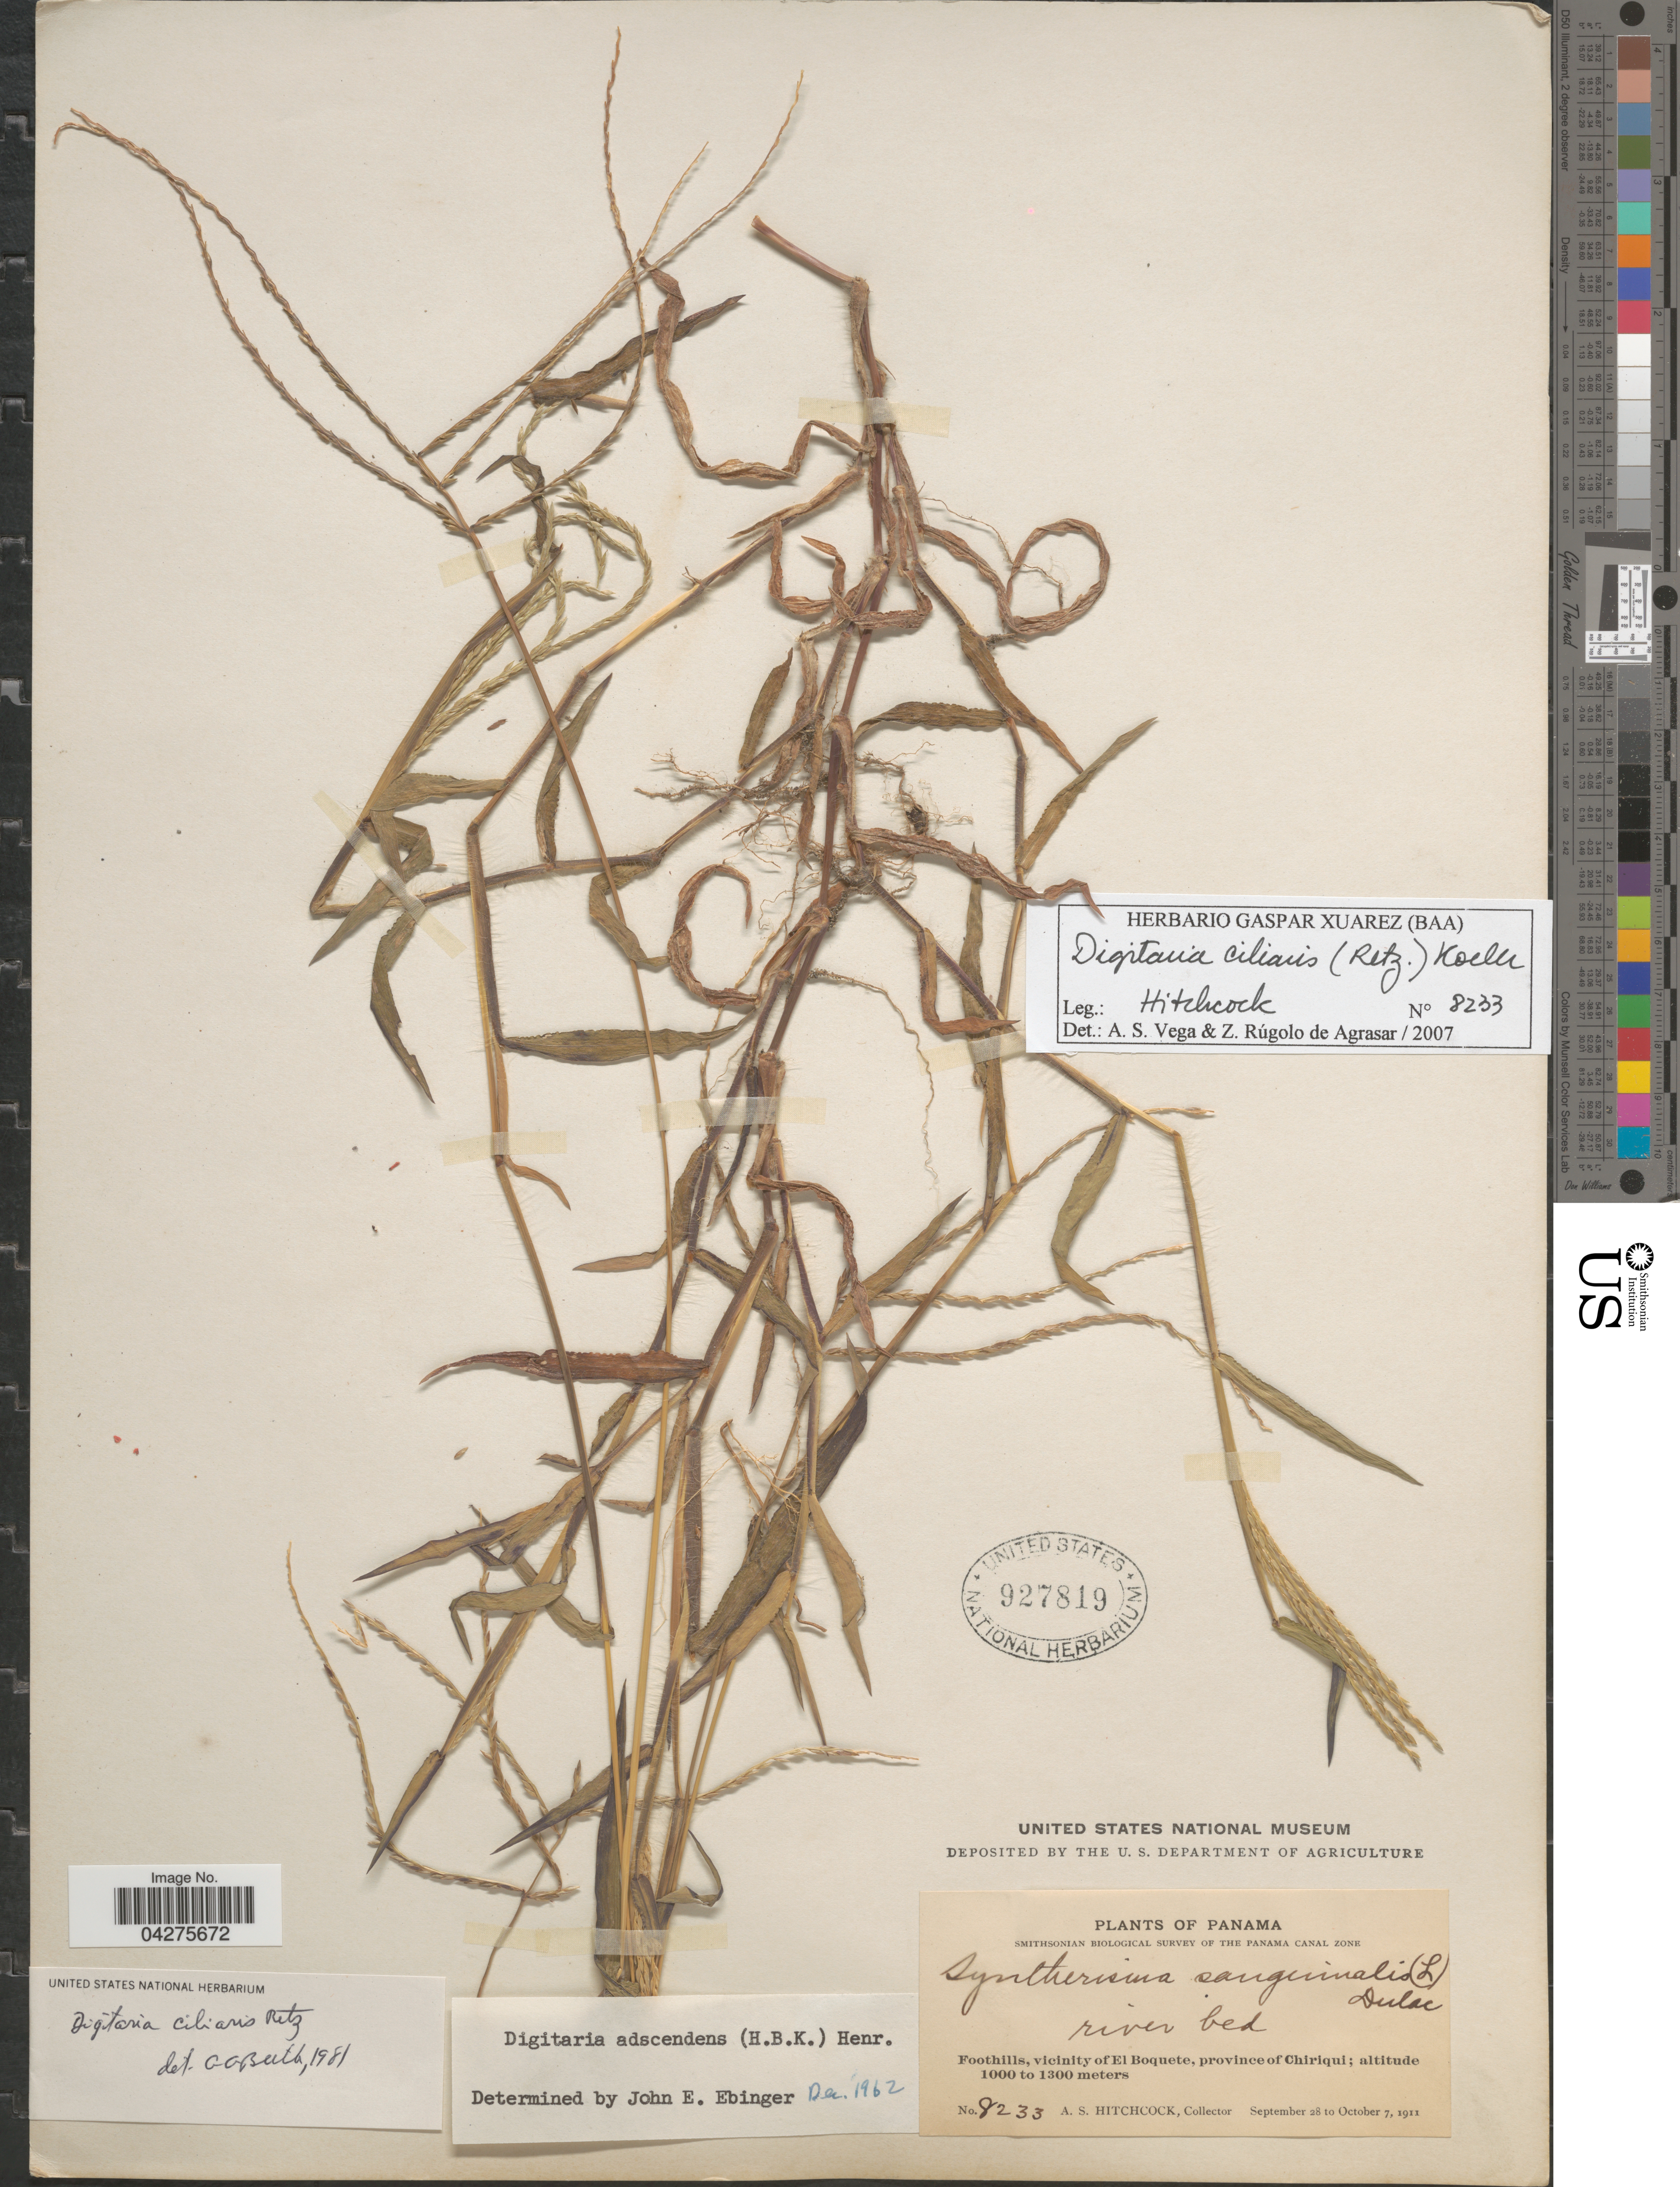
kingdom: Plantae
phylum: Tracheophyta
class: Liliopsida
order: Poales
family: Poaceae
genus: Digitaria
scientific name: Digitaria ciliaris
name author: (Retz.) Koeler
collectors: A. S. Hitchcock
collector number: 8233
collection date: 1911-09-28/1911-10-07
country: Panama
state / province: Chiriqui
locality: Smithsonian Biological Survey of the Panama Canal Zone. Foothills, vicinity of El Boquete.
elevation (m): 1000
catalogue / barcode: US 927819